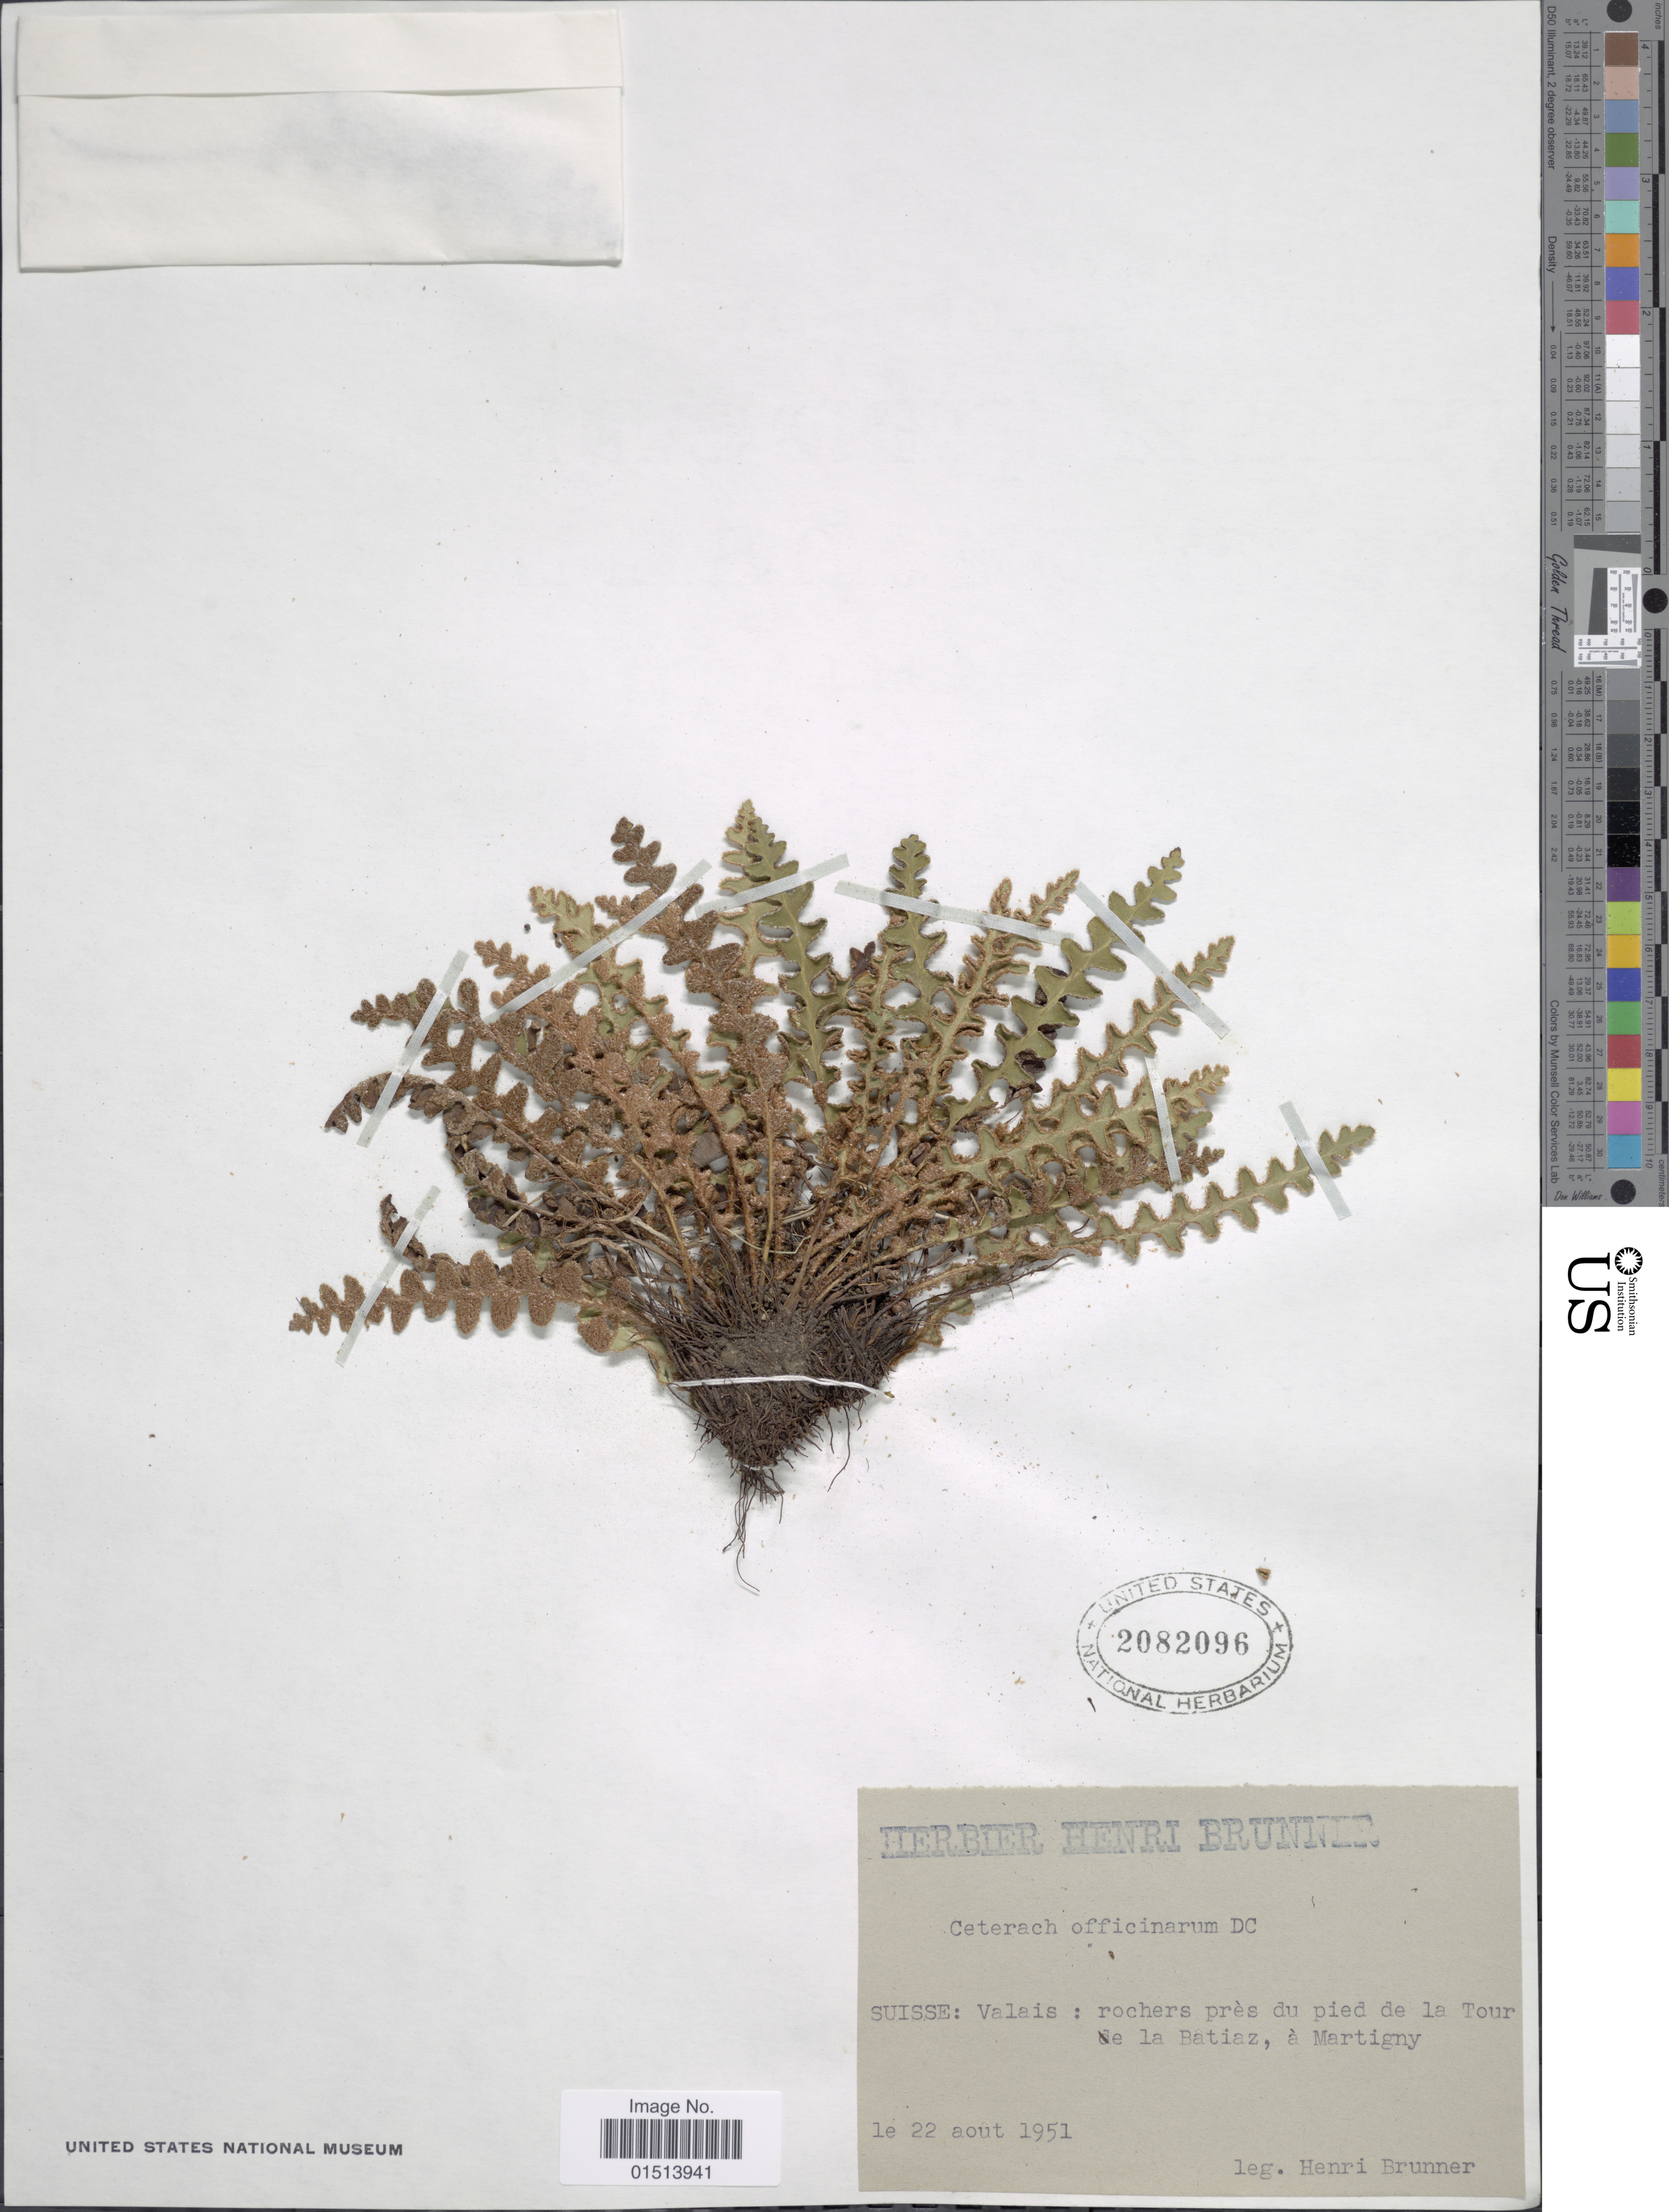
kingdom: Plantae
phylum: Tracheophyta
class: Polypodiopsida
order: Polypodiales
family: Aspleniaceae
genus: Asplenium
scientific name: Asplenium officinarum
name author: DC.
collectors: H. Brunner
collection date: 1951-08-22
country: Switzerland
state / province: Valais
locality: Suisse: Valais: rochers pres du pied de la Tour de la Batiaz, a Martigny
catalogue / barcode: US 2082096